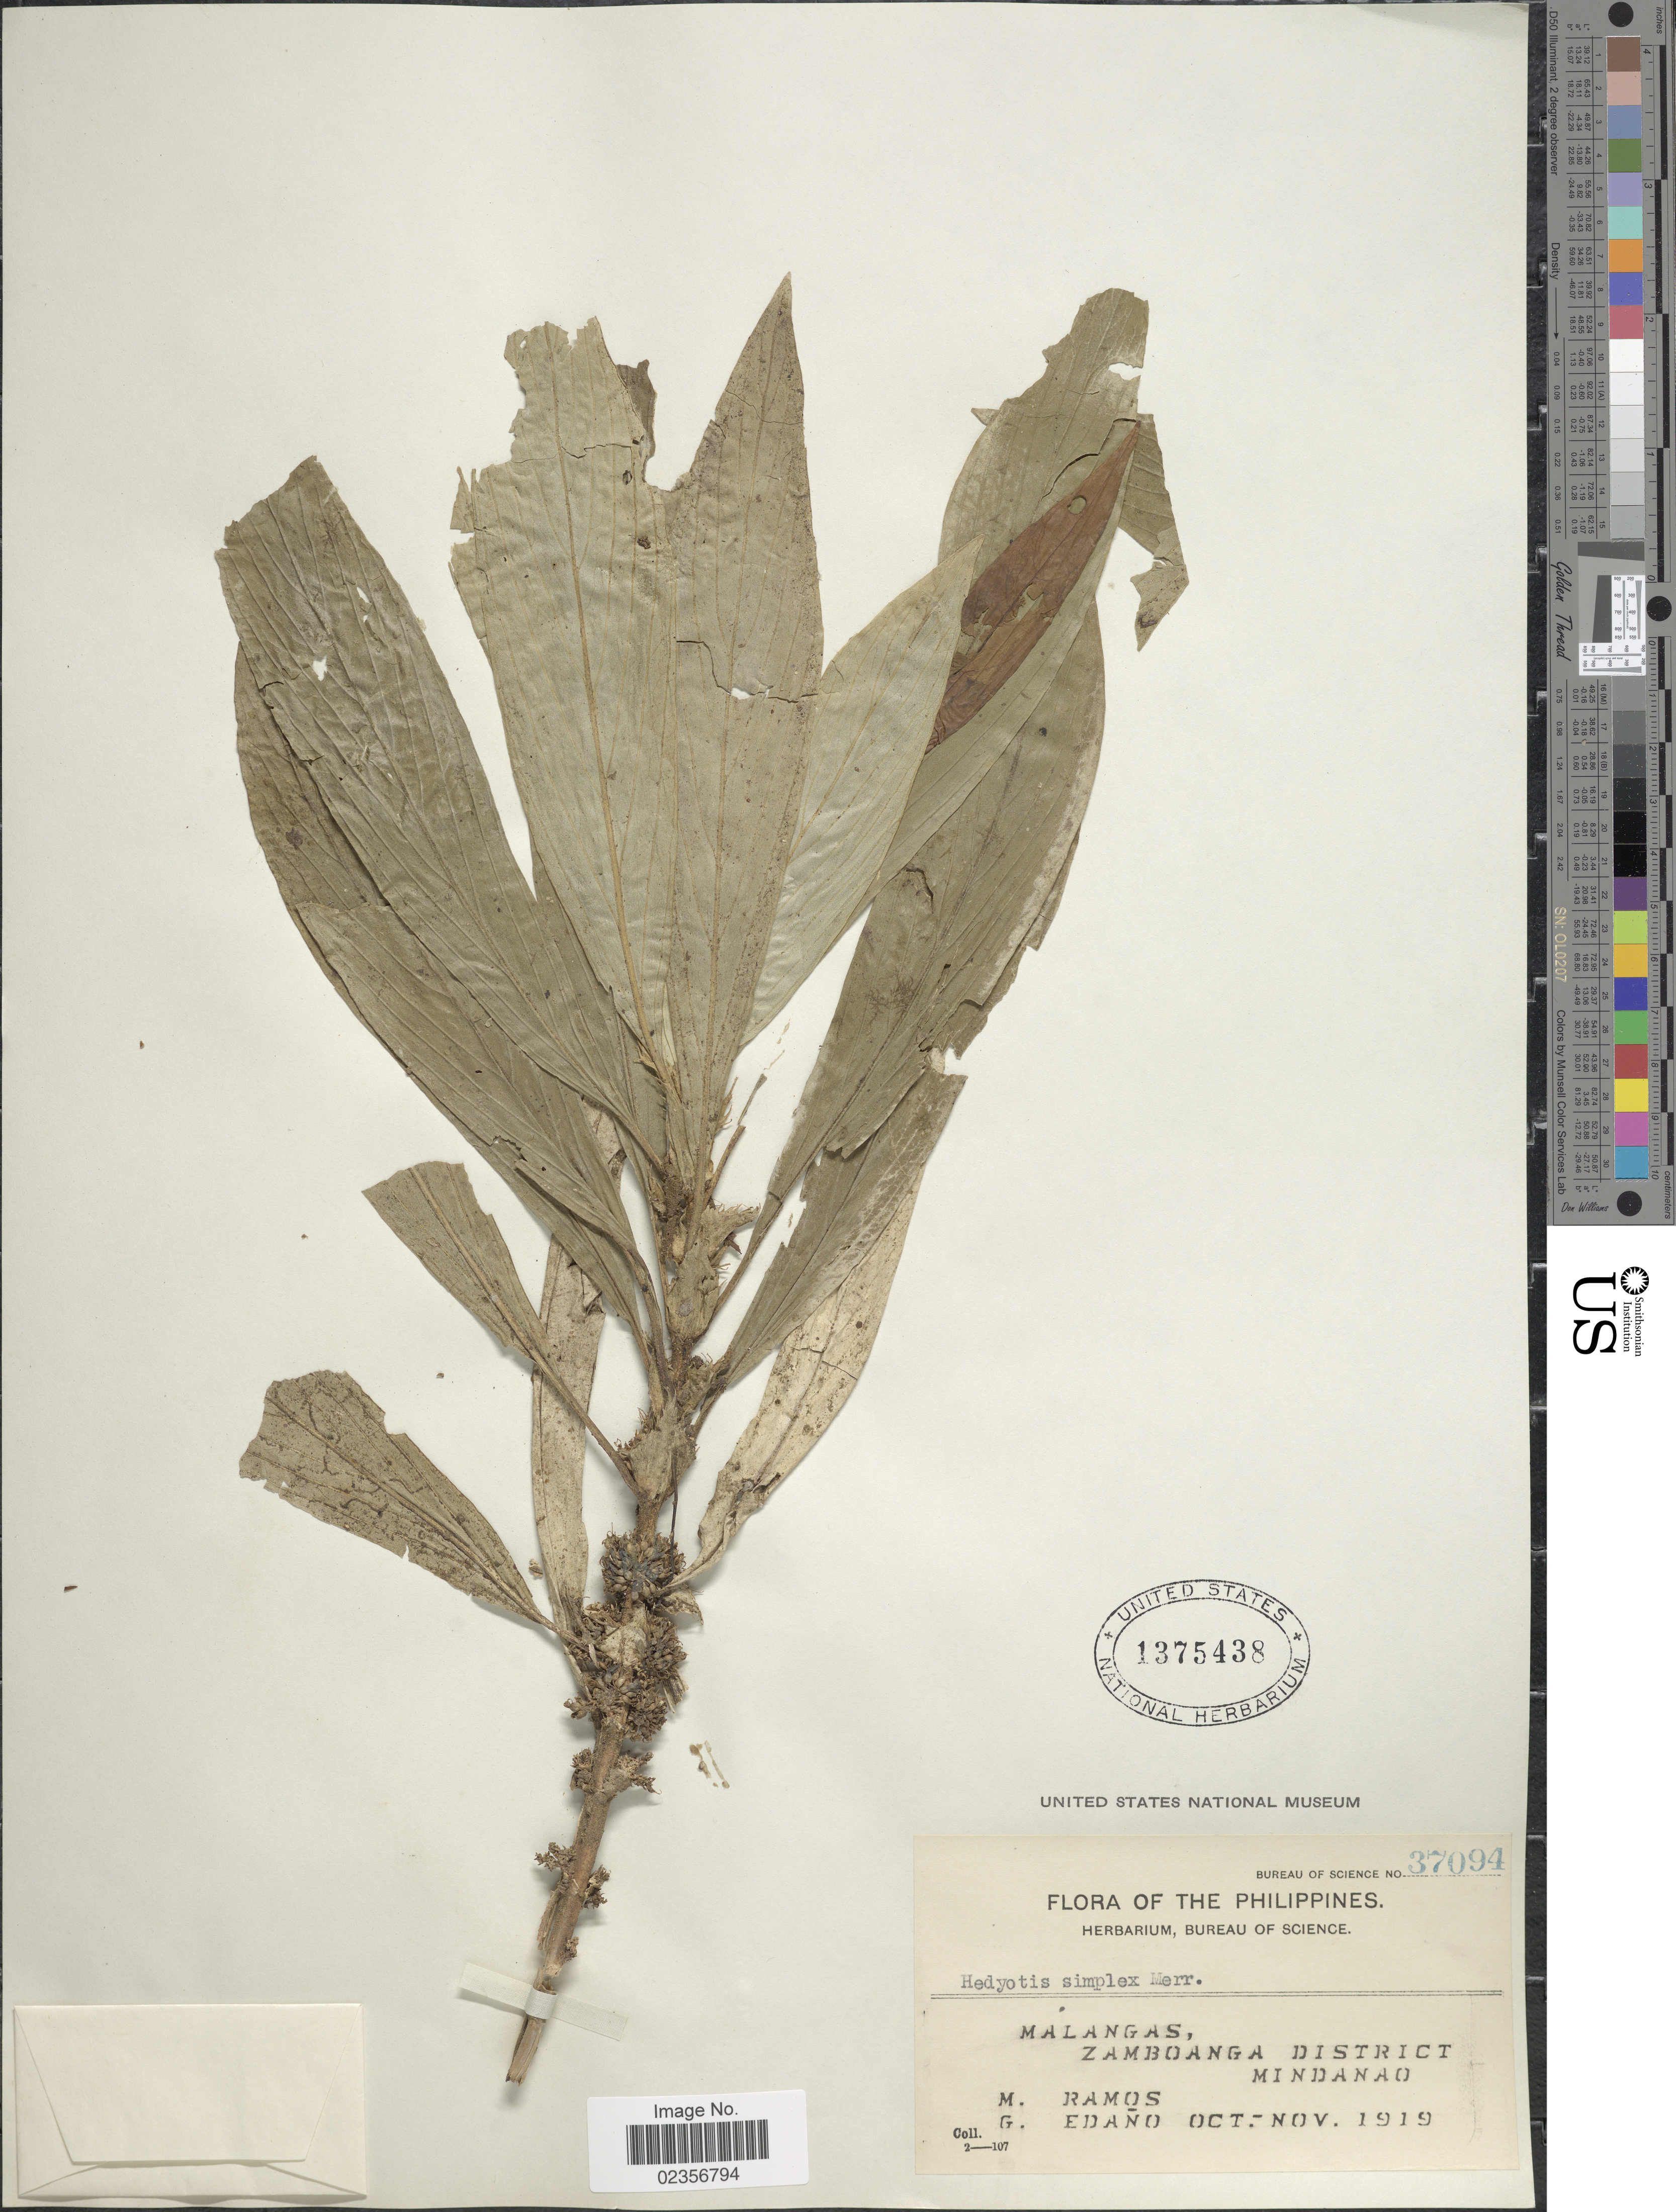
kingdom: Plantae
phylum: Tracheophyta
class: Magnoliopsida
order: Gentianales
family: Rubiaceae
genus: Hedyotis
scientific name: Hedyotis simplex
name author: Merr.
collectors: M. Ramos & G. Edaño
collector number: Bureau of Science 37094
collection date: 1919-10/1919-11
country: Philippines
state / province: Zamboanga Peninsula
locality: Malangas, Zamboanga District. Mindanao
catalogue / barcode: US 1375438